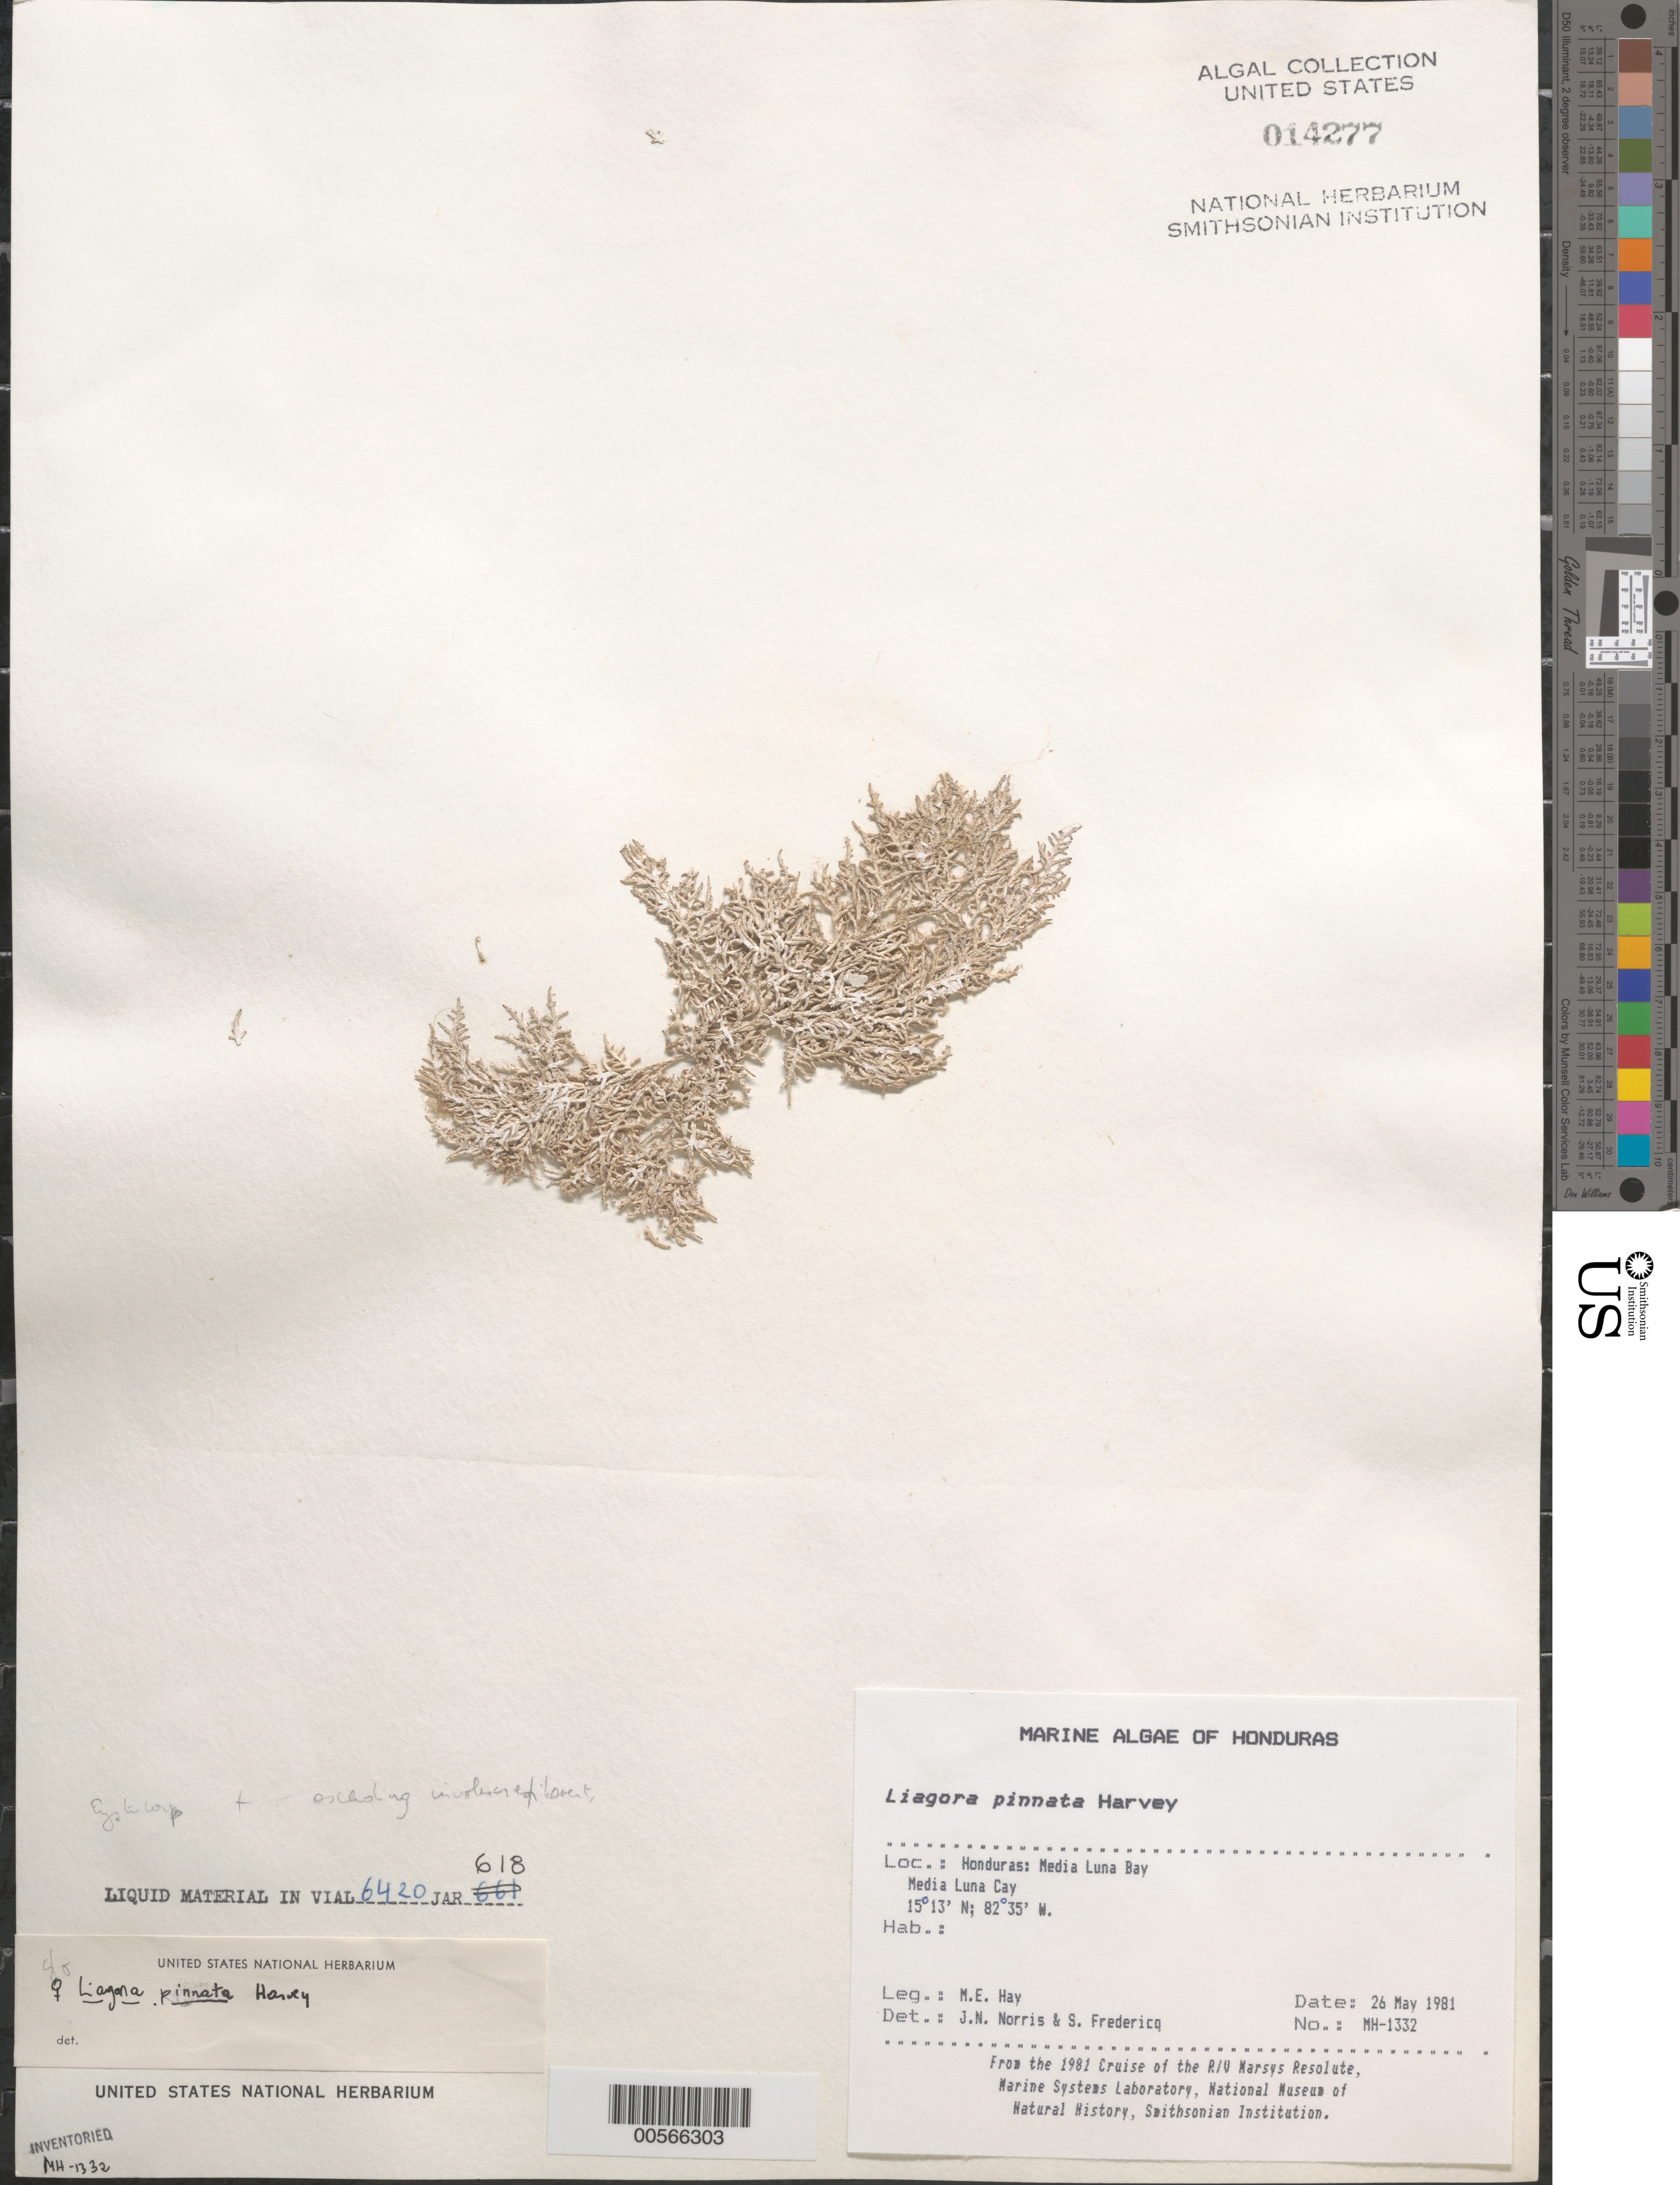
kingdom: Plantae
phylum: Rhodophyta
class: Florideophyceae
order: Nemaliales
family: Liagoraceae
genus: Liagora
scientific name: Liagora pinnata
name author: Harv.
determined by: Norris, J. N.; Fredericq, S.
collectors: M. E. Hay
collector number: MEH-1332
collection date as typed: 26 May 1981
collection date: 1981-05-26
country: Honduras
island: Media Luna Cay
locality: Media Luna Bay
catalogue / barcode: US 14277